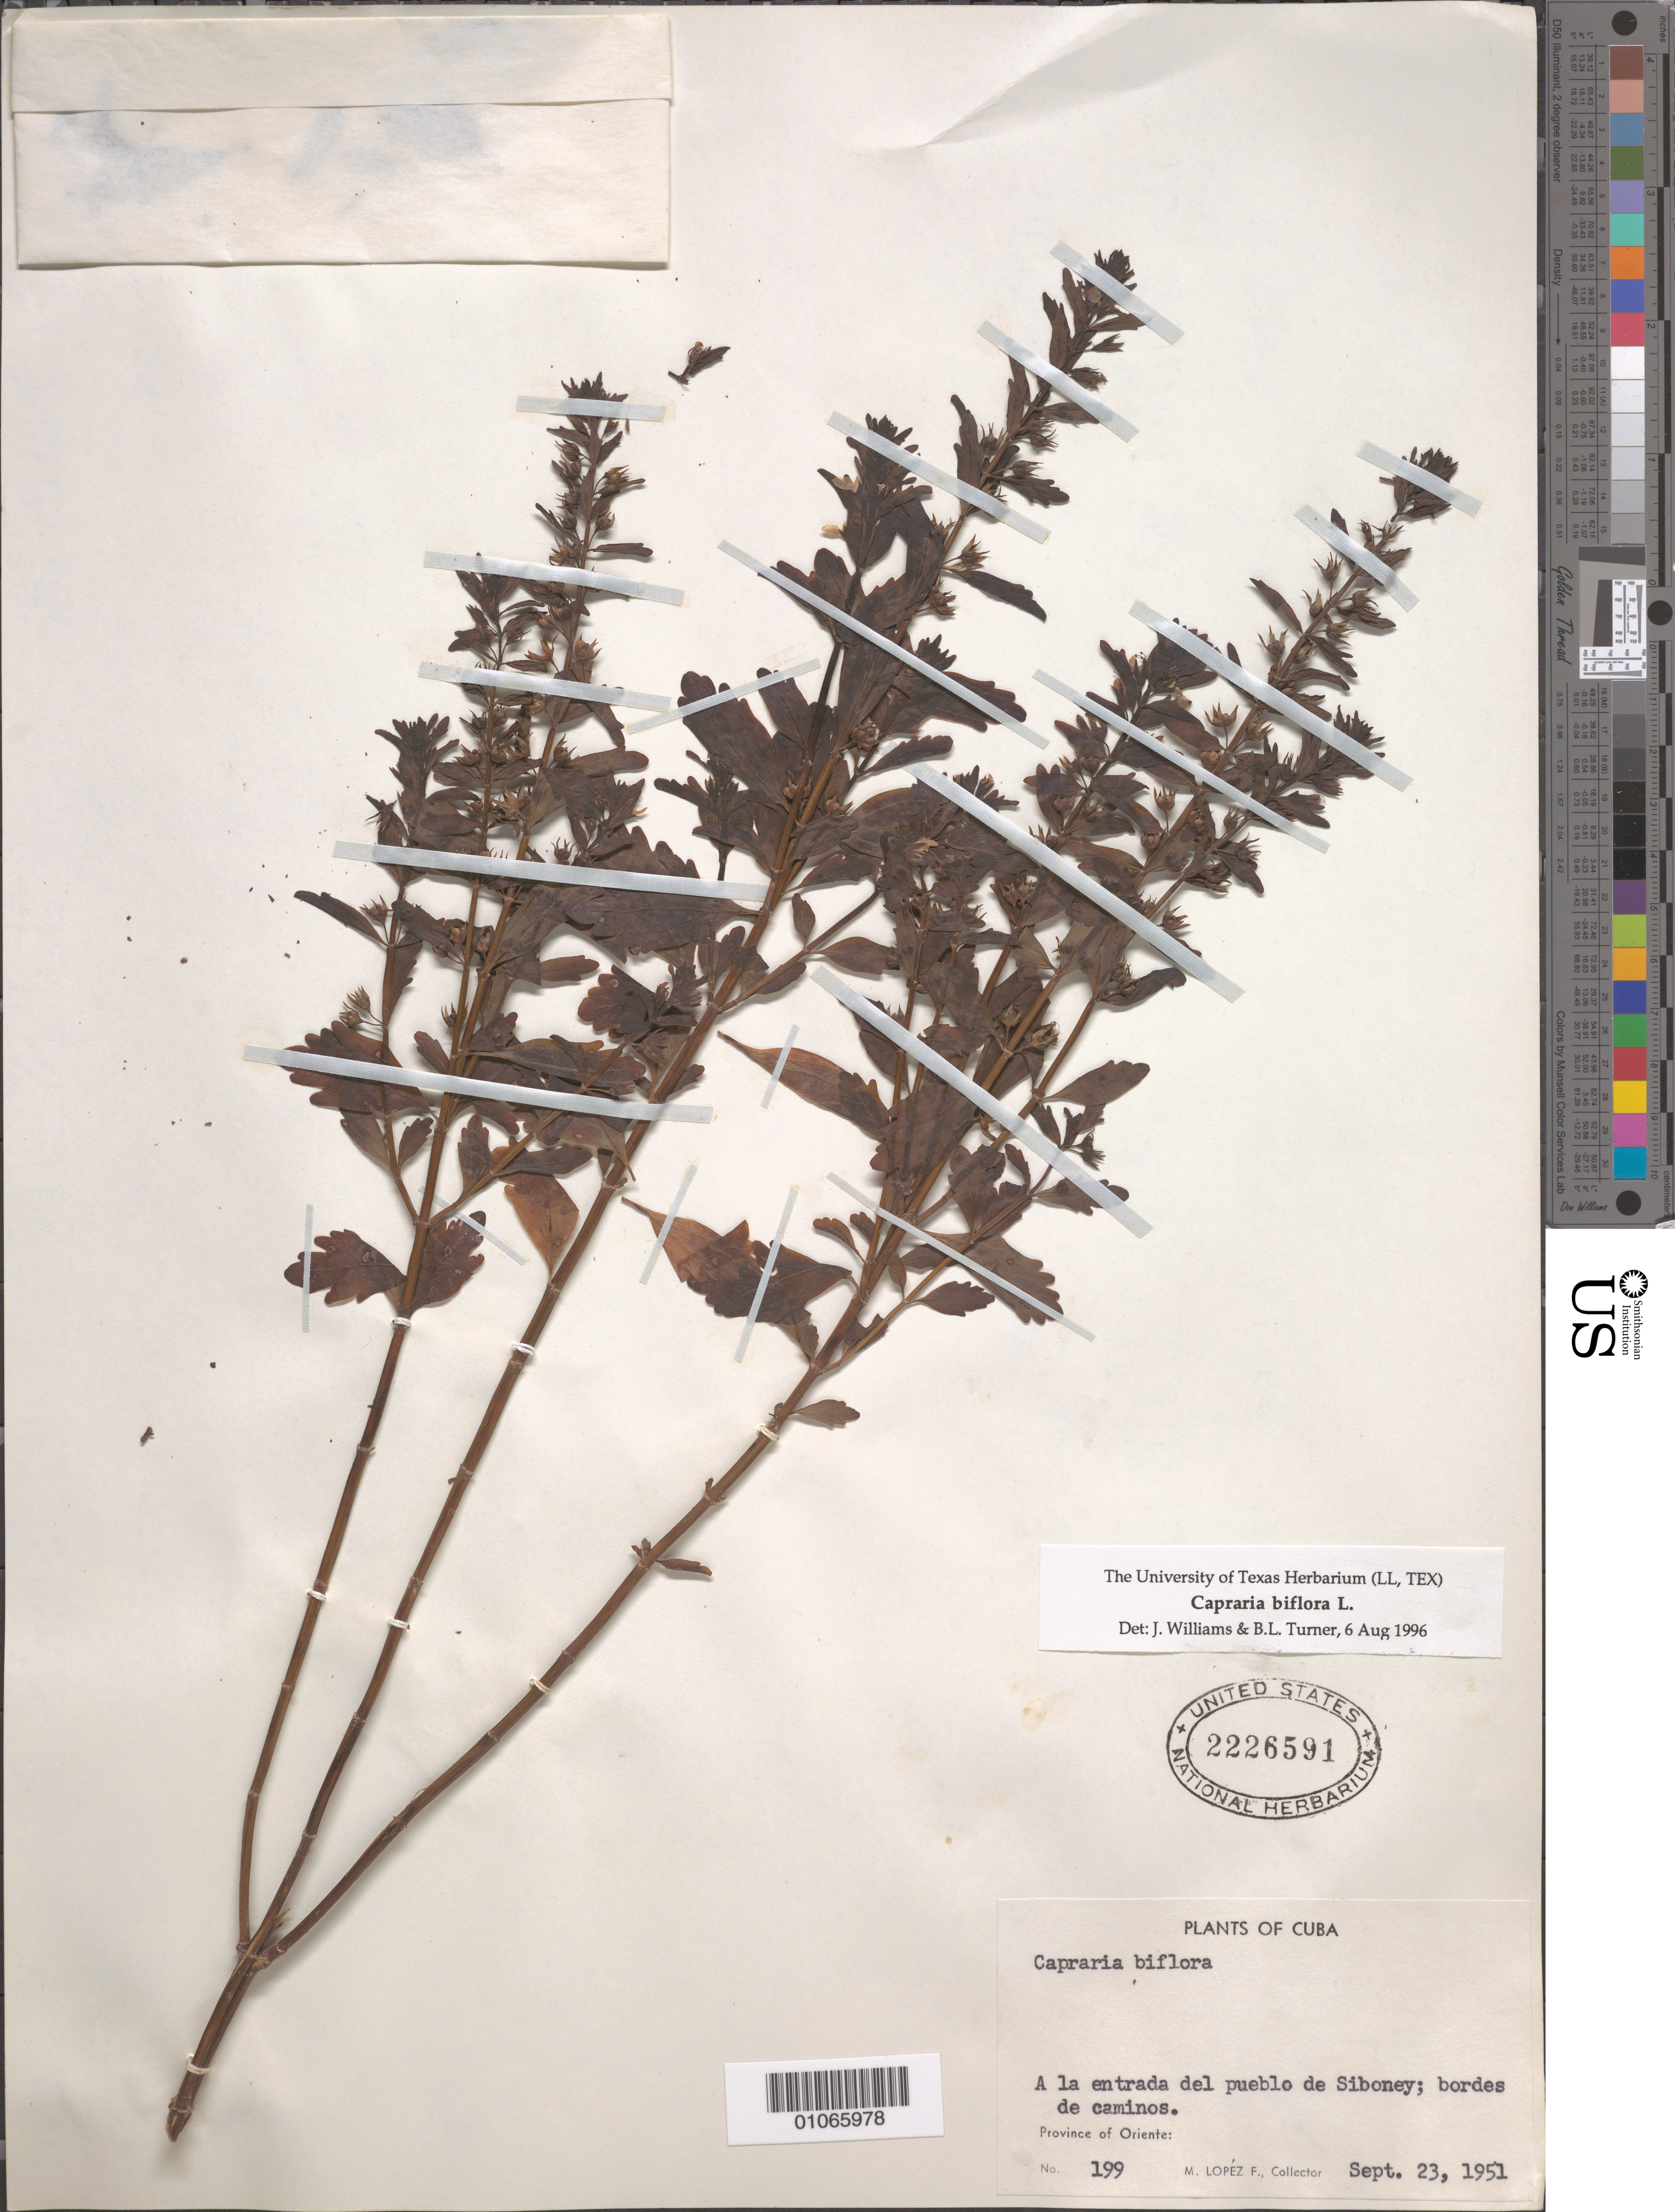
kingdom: Plantae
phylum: Tracheophyta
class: Magnoliopsida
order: Lamiales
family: Scrophulariaceae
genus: Capraria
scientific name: Capraria biflora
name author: L.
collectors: M. López Figueiras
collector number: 199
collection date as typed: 23 Sep 1951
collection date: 1951-09-23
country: Cuba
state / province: Oriente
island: Cuba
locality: At the entrance of the town of Siboney; edges of roads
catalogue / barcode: US 2226591